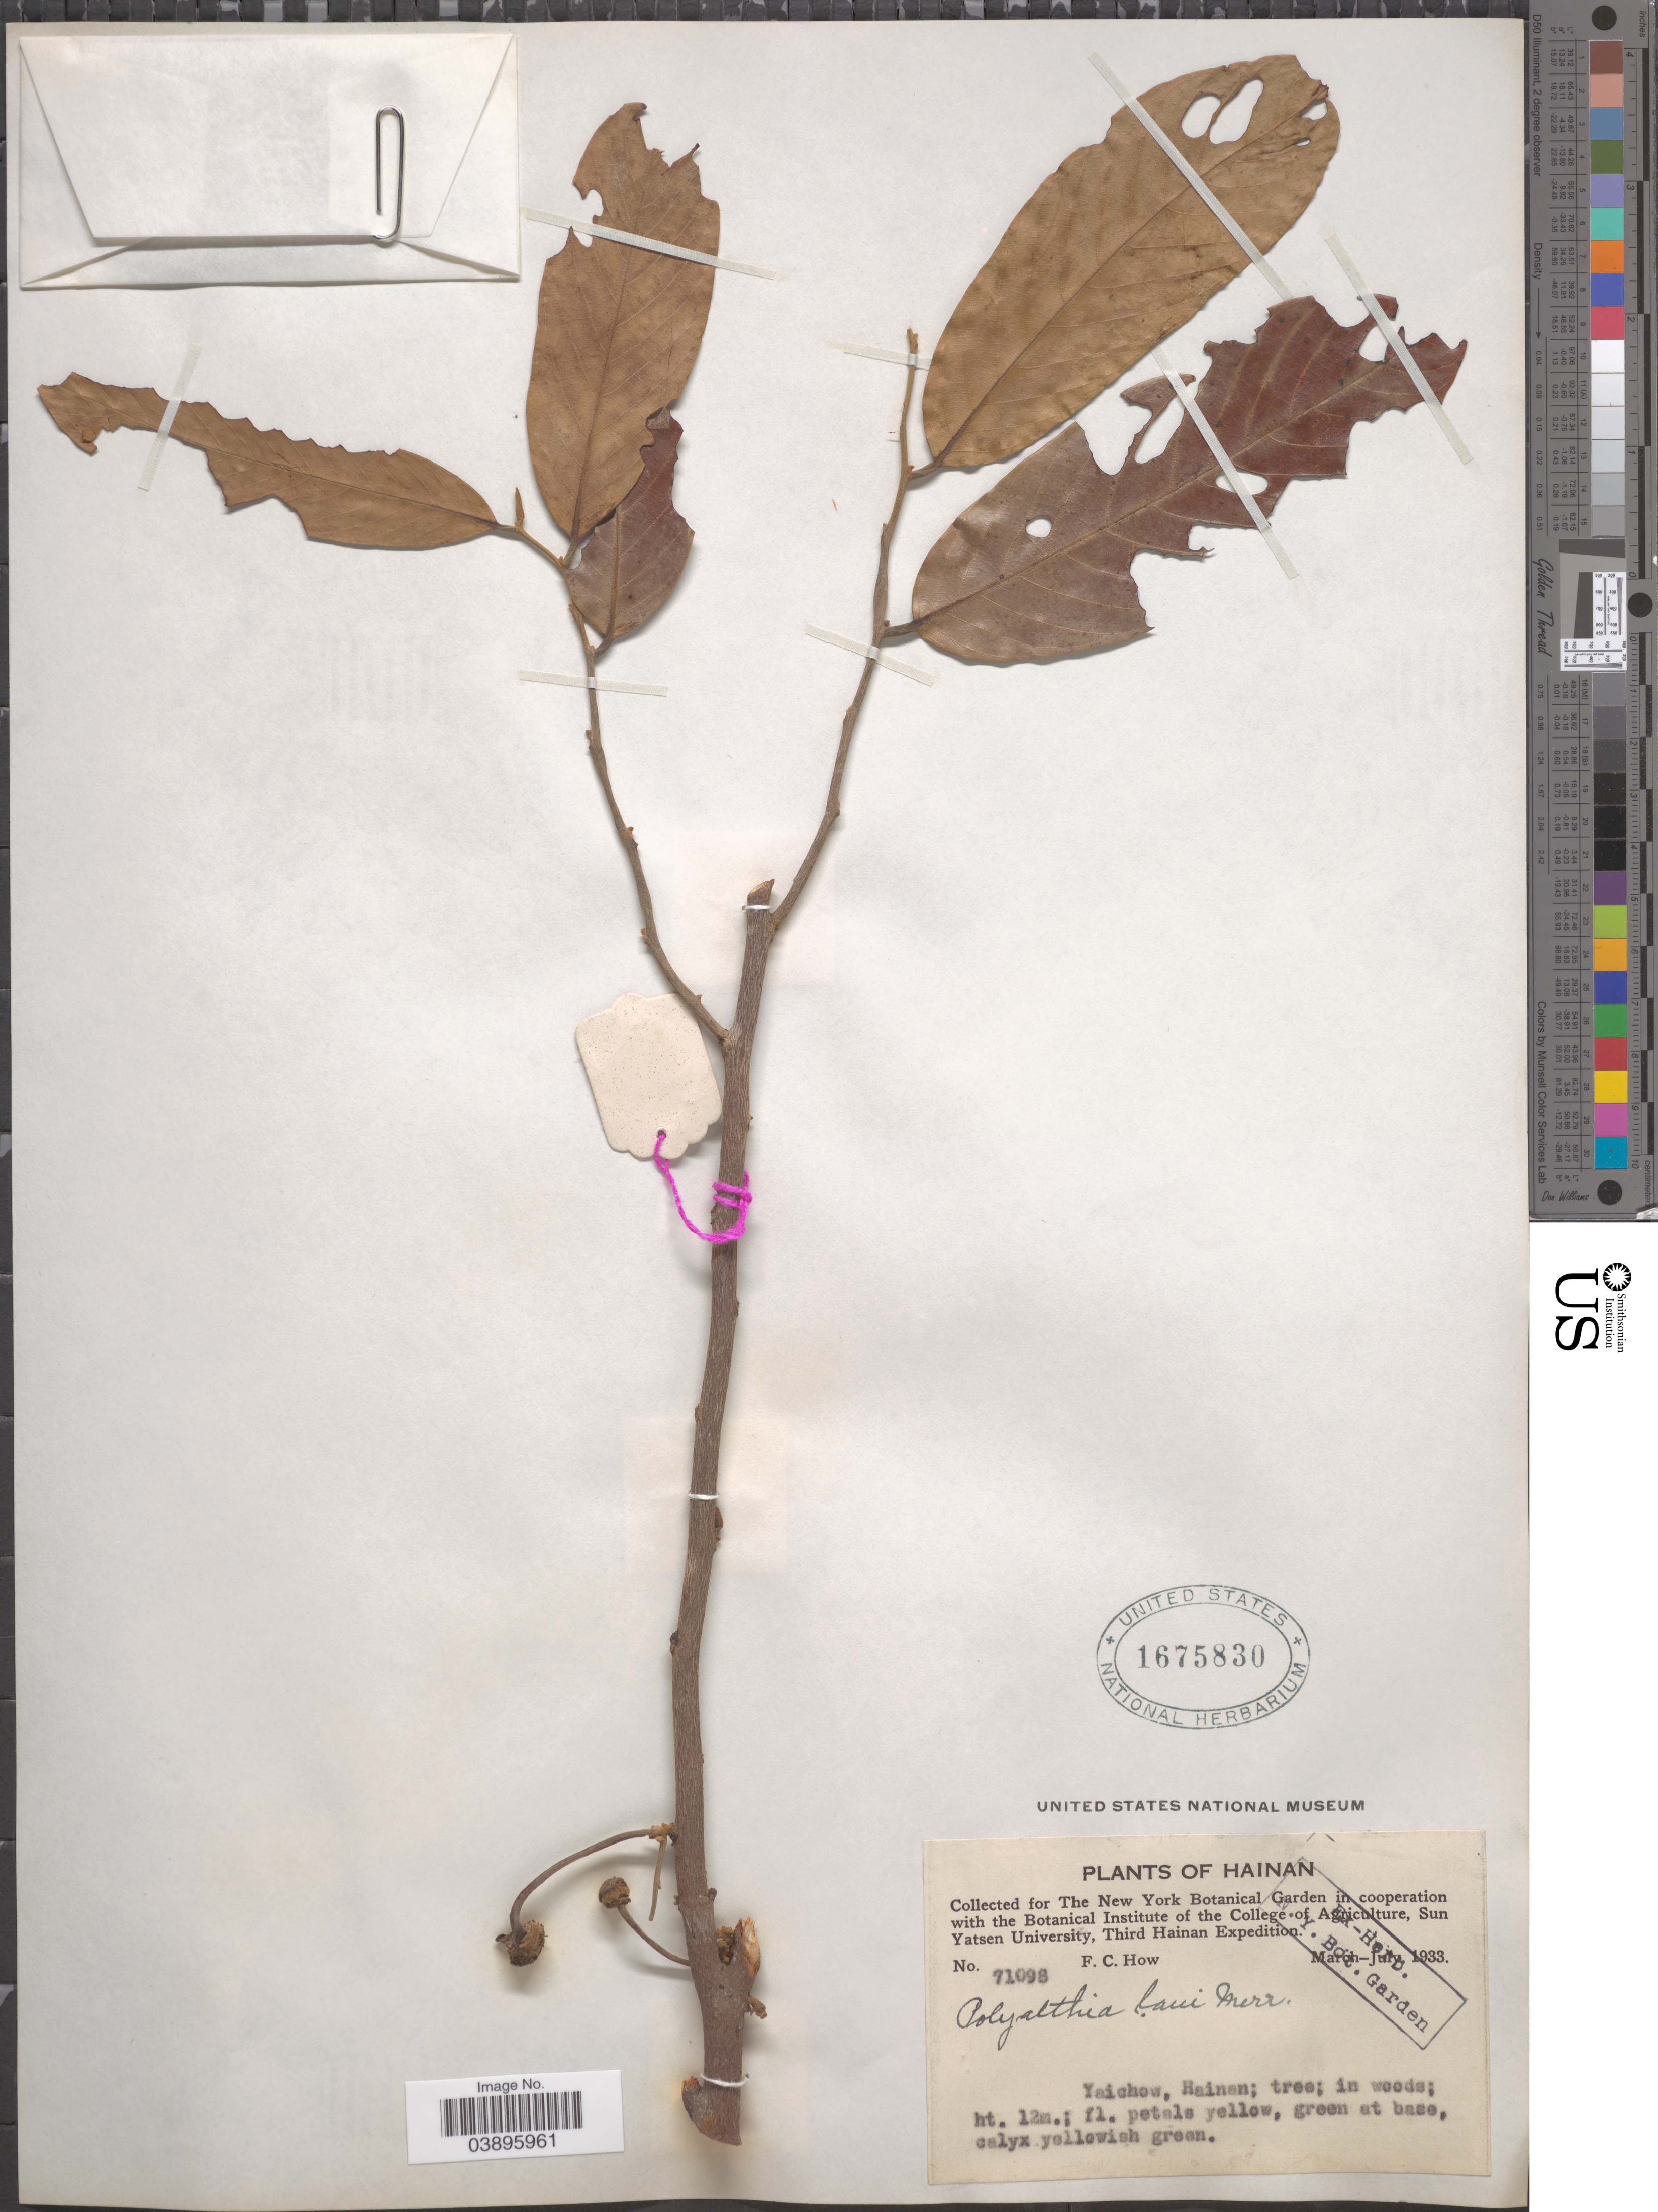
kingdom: Plantae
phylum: Tracheophyta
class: Magnoliopsida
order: Magnoliales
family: Annonaceae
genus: Polyalthia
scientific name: Polyalthia laui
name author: Merr.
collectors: F. C. How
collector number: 71098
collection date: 1933-03/1933-07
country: China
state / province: Hainan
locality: Yaichow.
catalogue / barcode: US 1675830